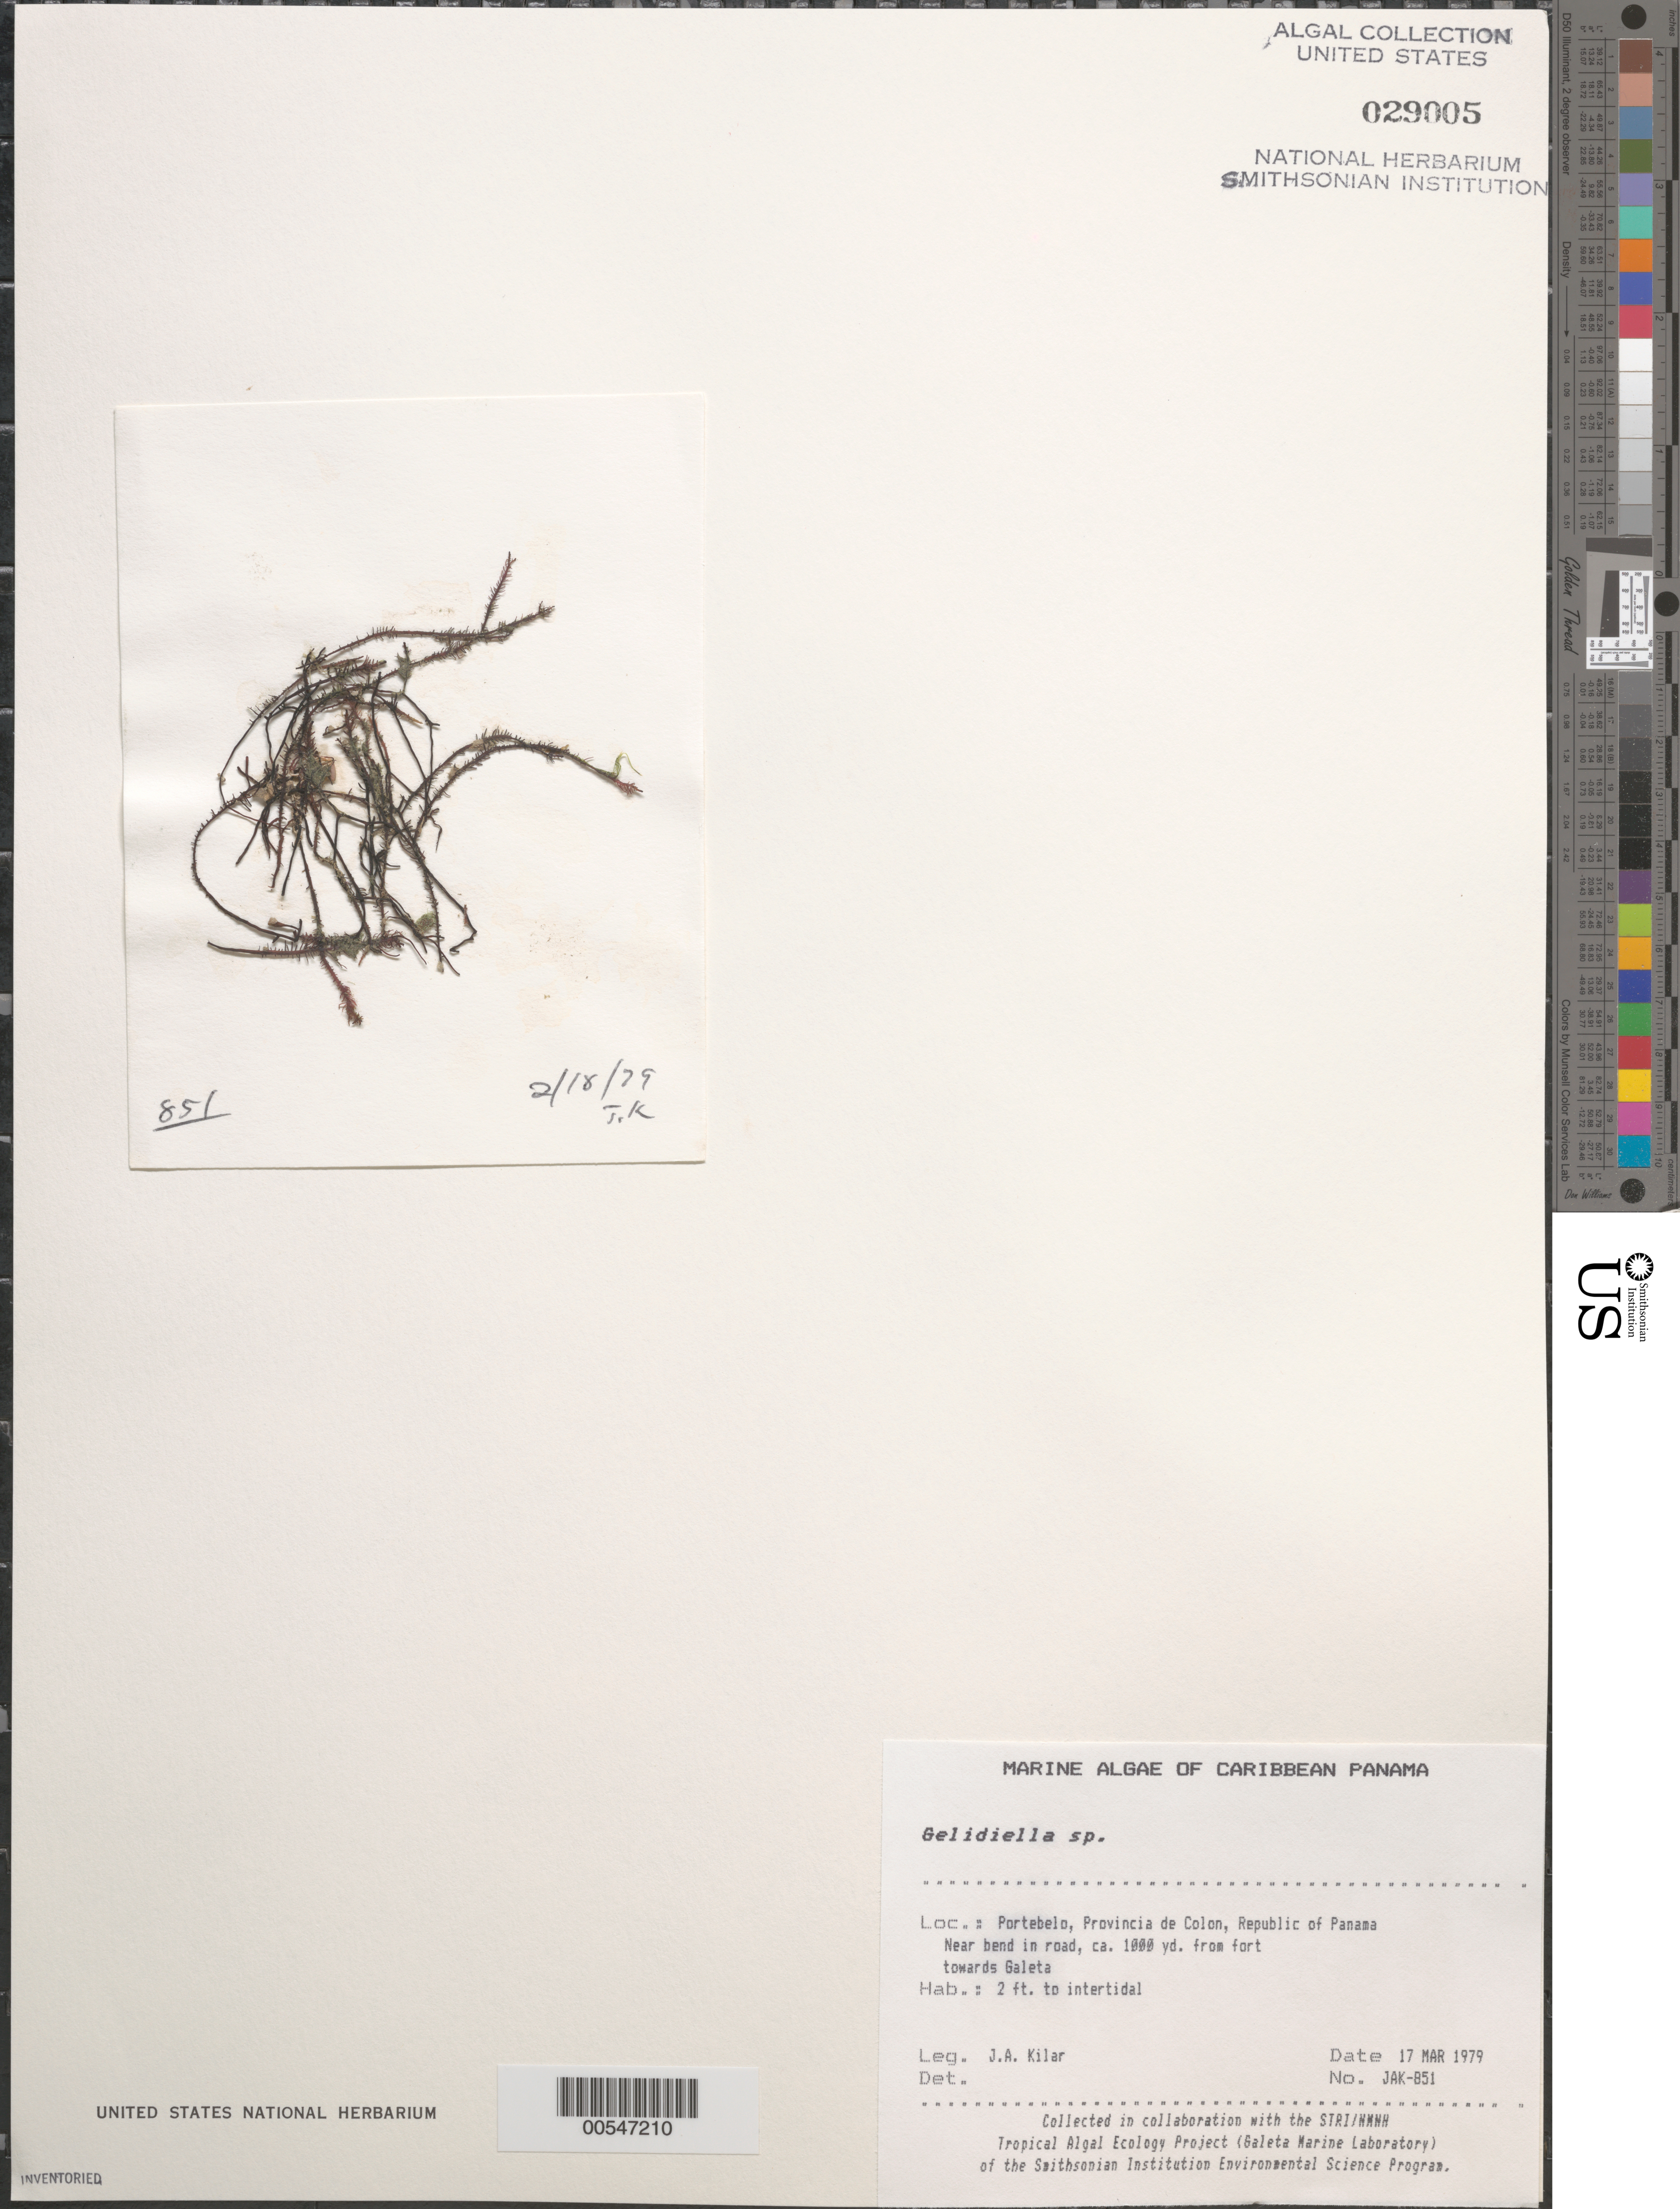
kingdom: Plantae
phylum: Rhodophyta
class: Florideophyceae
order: Gelidiales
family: Gelidiellaceae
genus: Gelidiella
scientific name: Gelidiella sp.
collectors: J. A. Kilar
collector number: JAK-851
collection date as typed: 17 Mar 1979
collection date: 1979-03-17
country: Panama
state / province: Colón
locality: Portebelo, near the Fort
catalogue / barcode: US 29005